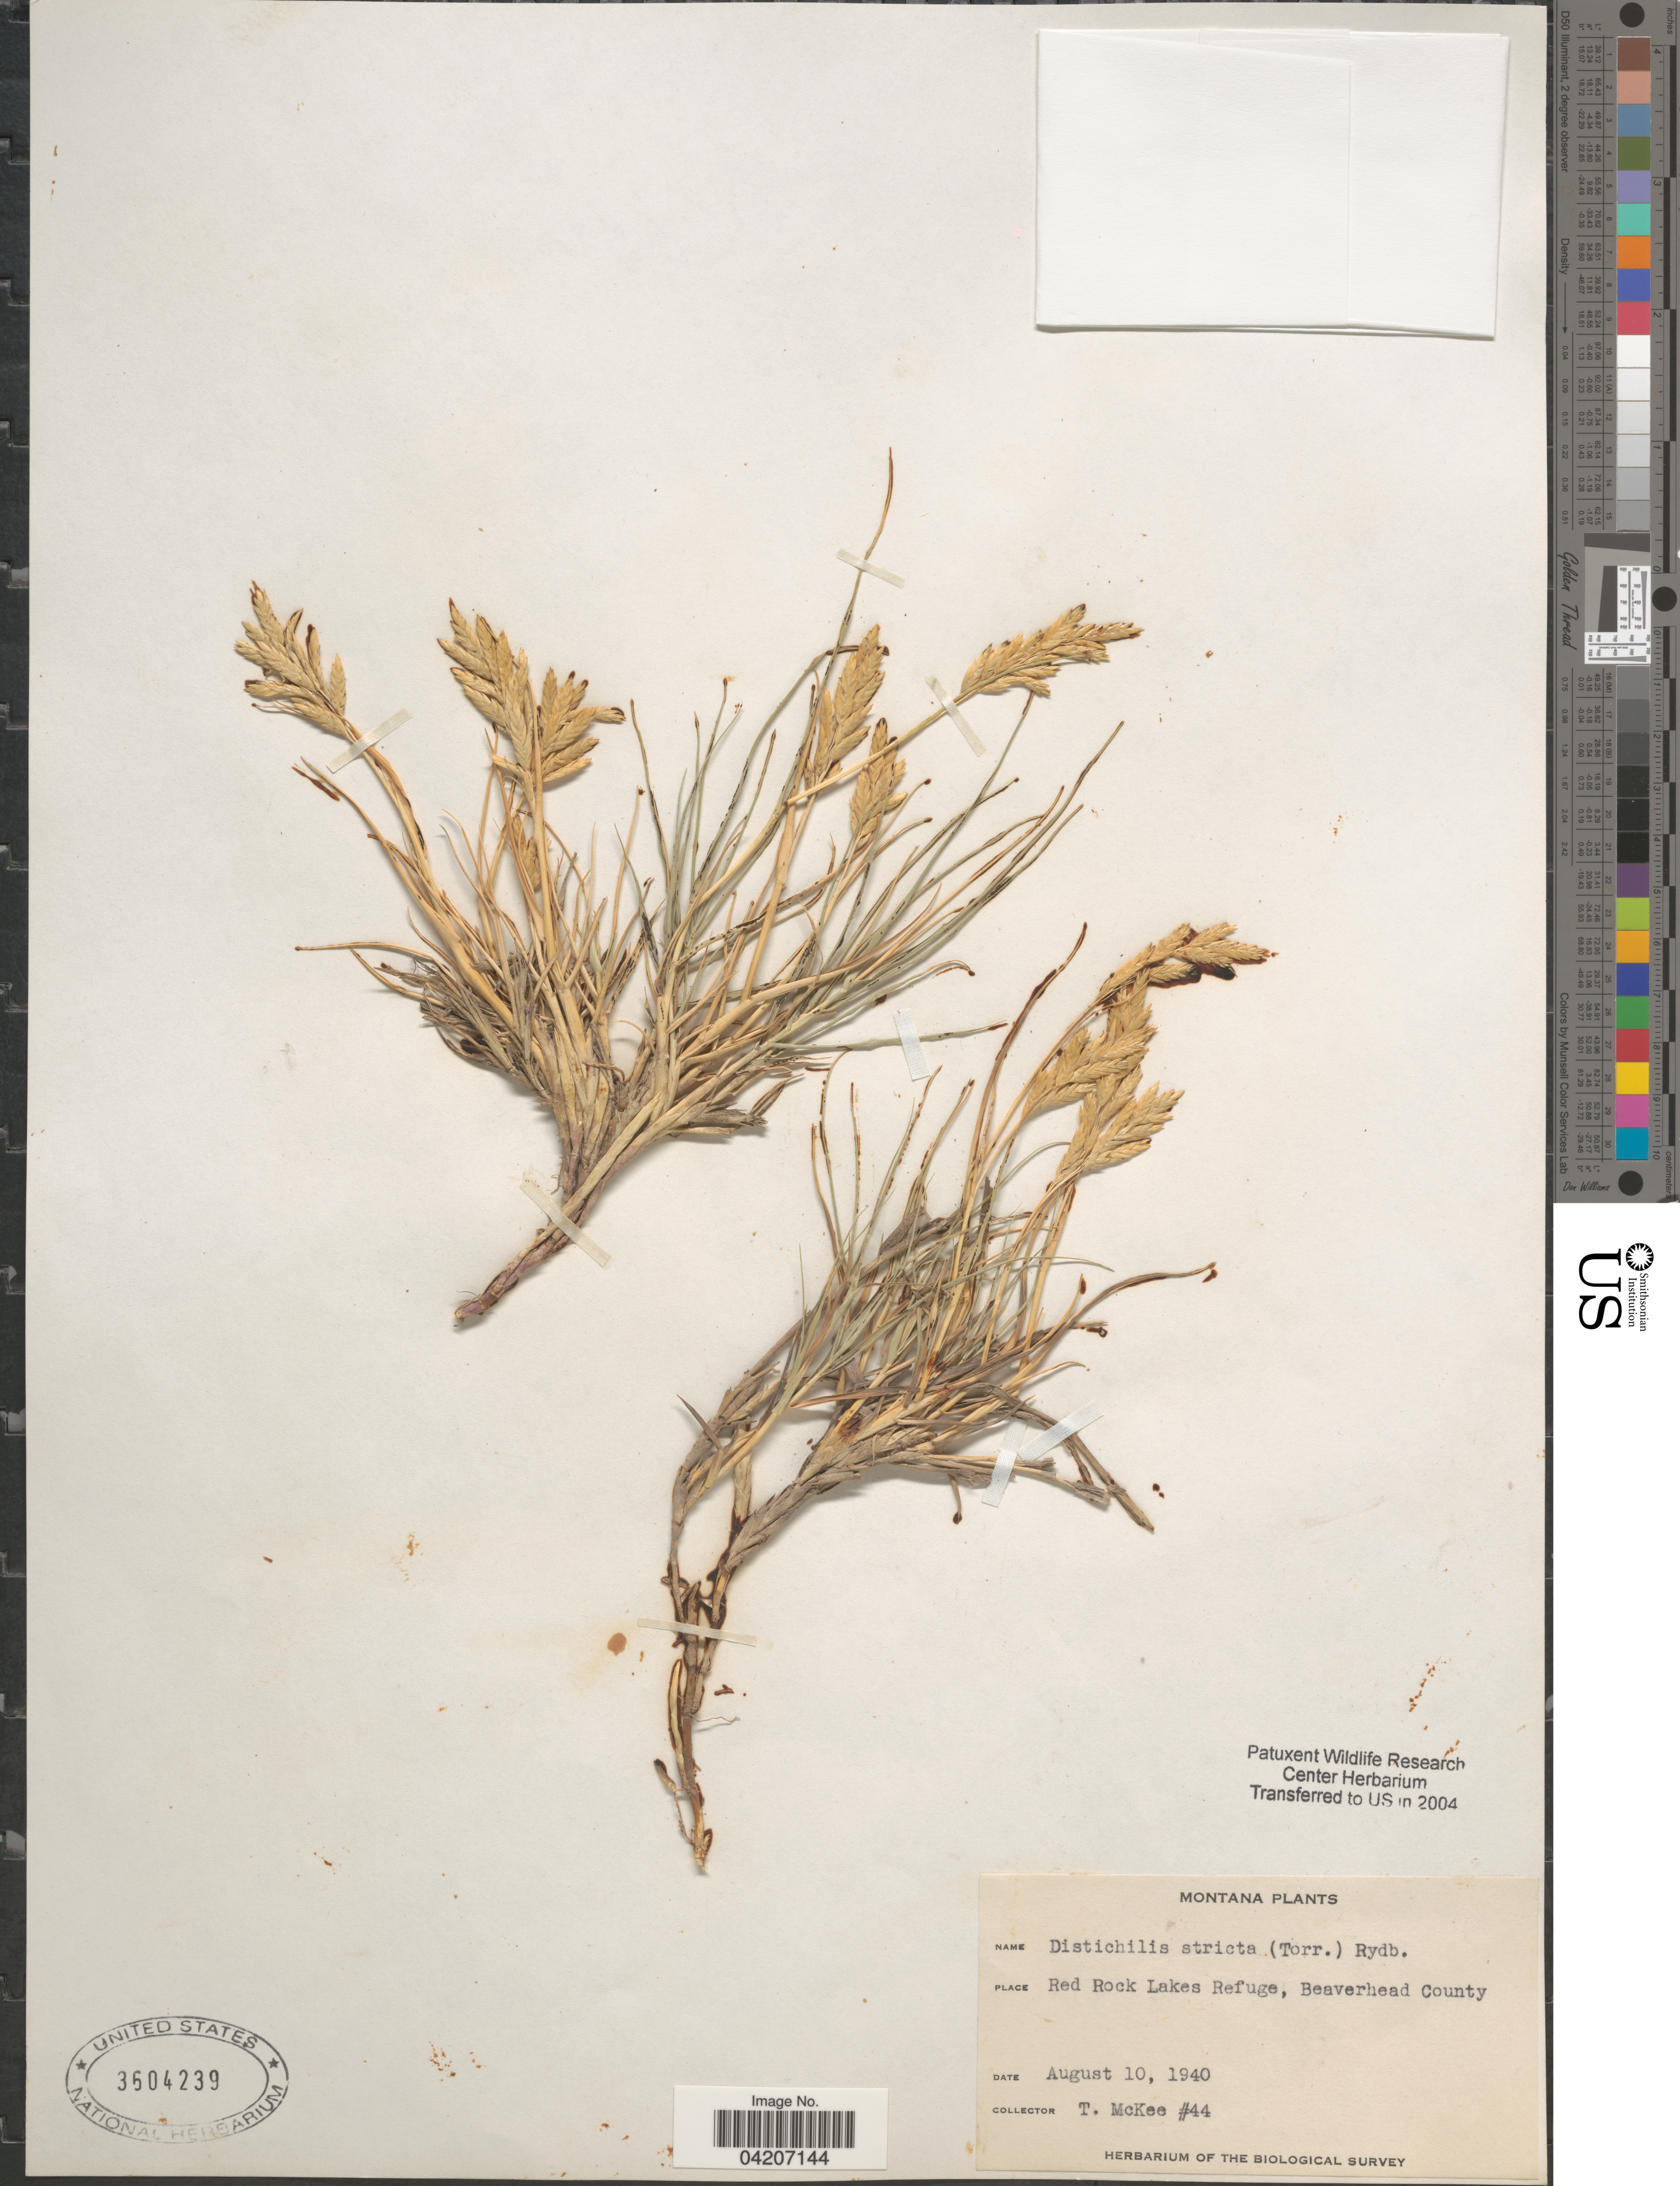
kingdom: Plantae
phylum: Tracheophyta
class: Liliopsida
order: Poales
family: Poaceae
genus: Distichlis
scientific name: Distichlis spicata subsp. stricta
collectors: T. McKee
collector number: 44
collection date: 1940-08-10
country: United States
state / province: Montana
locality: Red Rock Lakes Refuge, Beaverhead County. Biological Survey.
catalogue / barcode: US 3604239